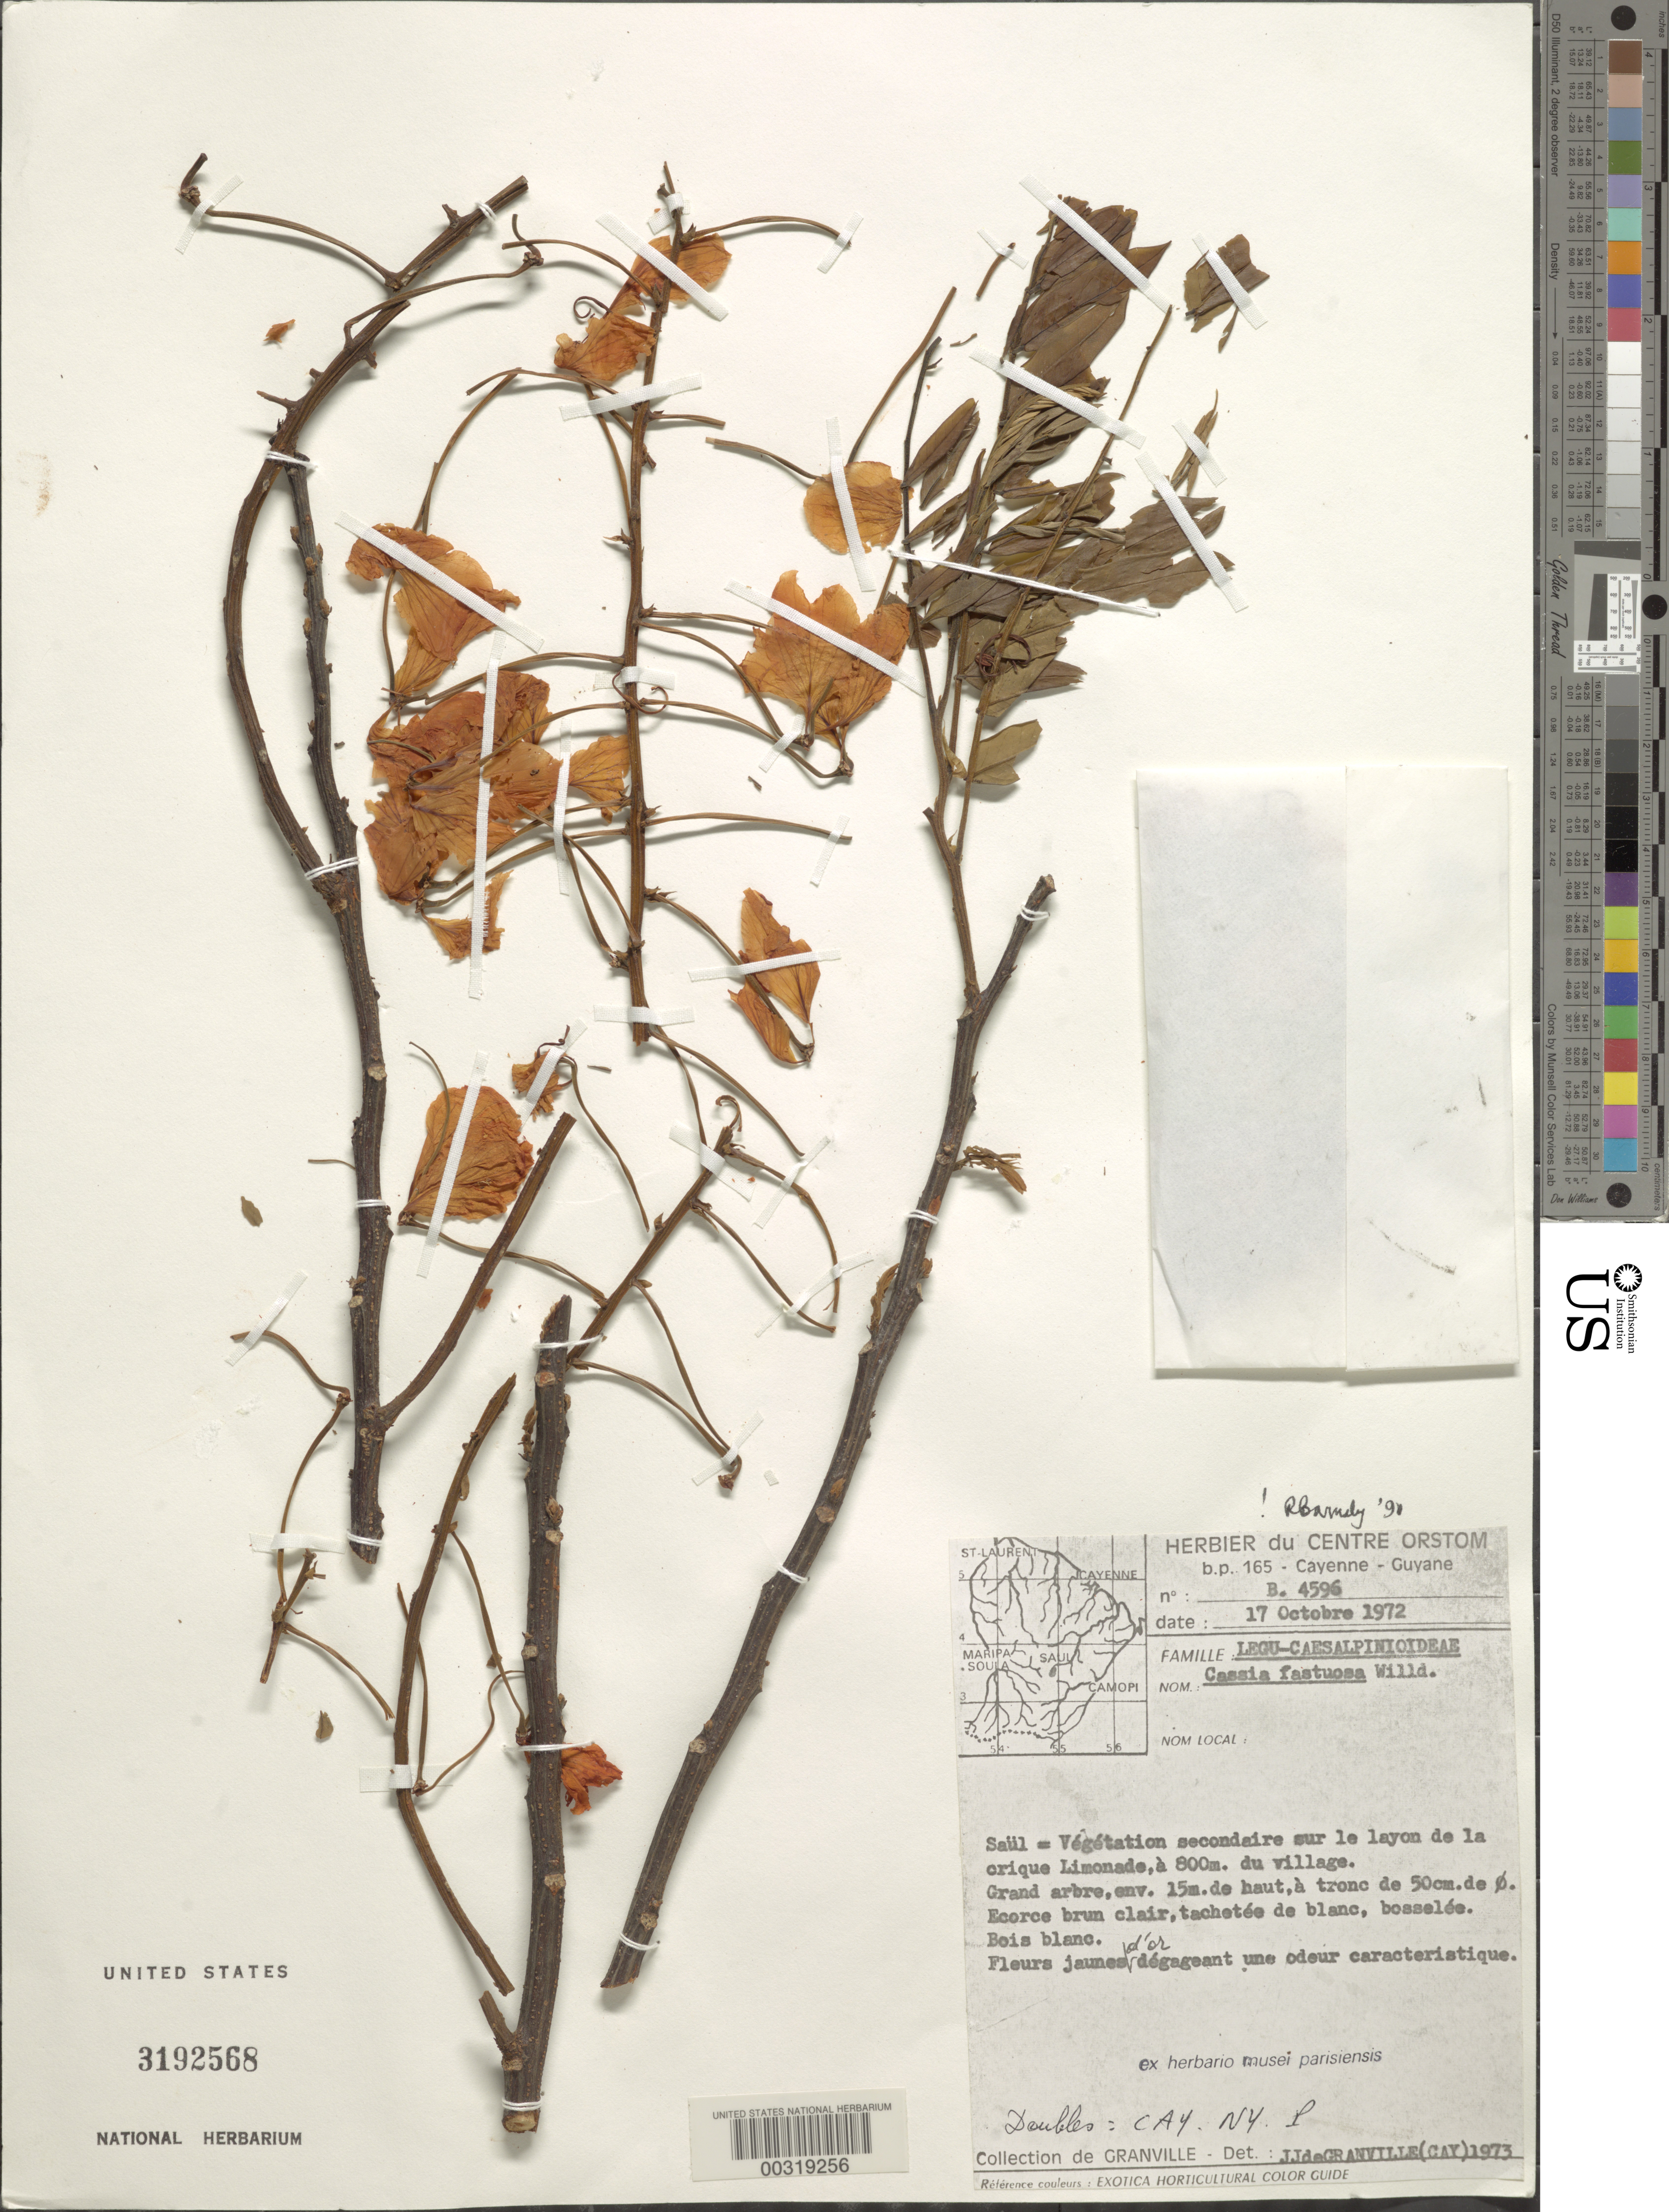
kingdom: Plantae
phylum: Tracheophyta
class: Magnoliopsida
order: Fabales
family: Fabaceae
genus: Cassia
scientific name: Cassia fastuosa var. calva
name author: H.S. Irwin & Barneby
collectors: J.-J. de Granville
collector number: B.4596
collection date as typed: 17 Oct 1972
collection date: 1972-10-17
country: French Guiana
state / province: Saint-Laurent-du-Maroni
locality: Saul; crique limonade; 800m from village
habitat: Secondary vegetation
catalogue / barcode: US 3192568